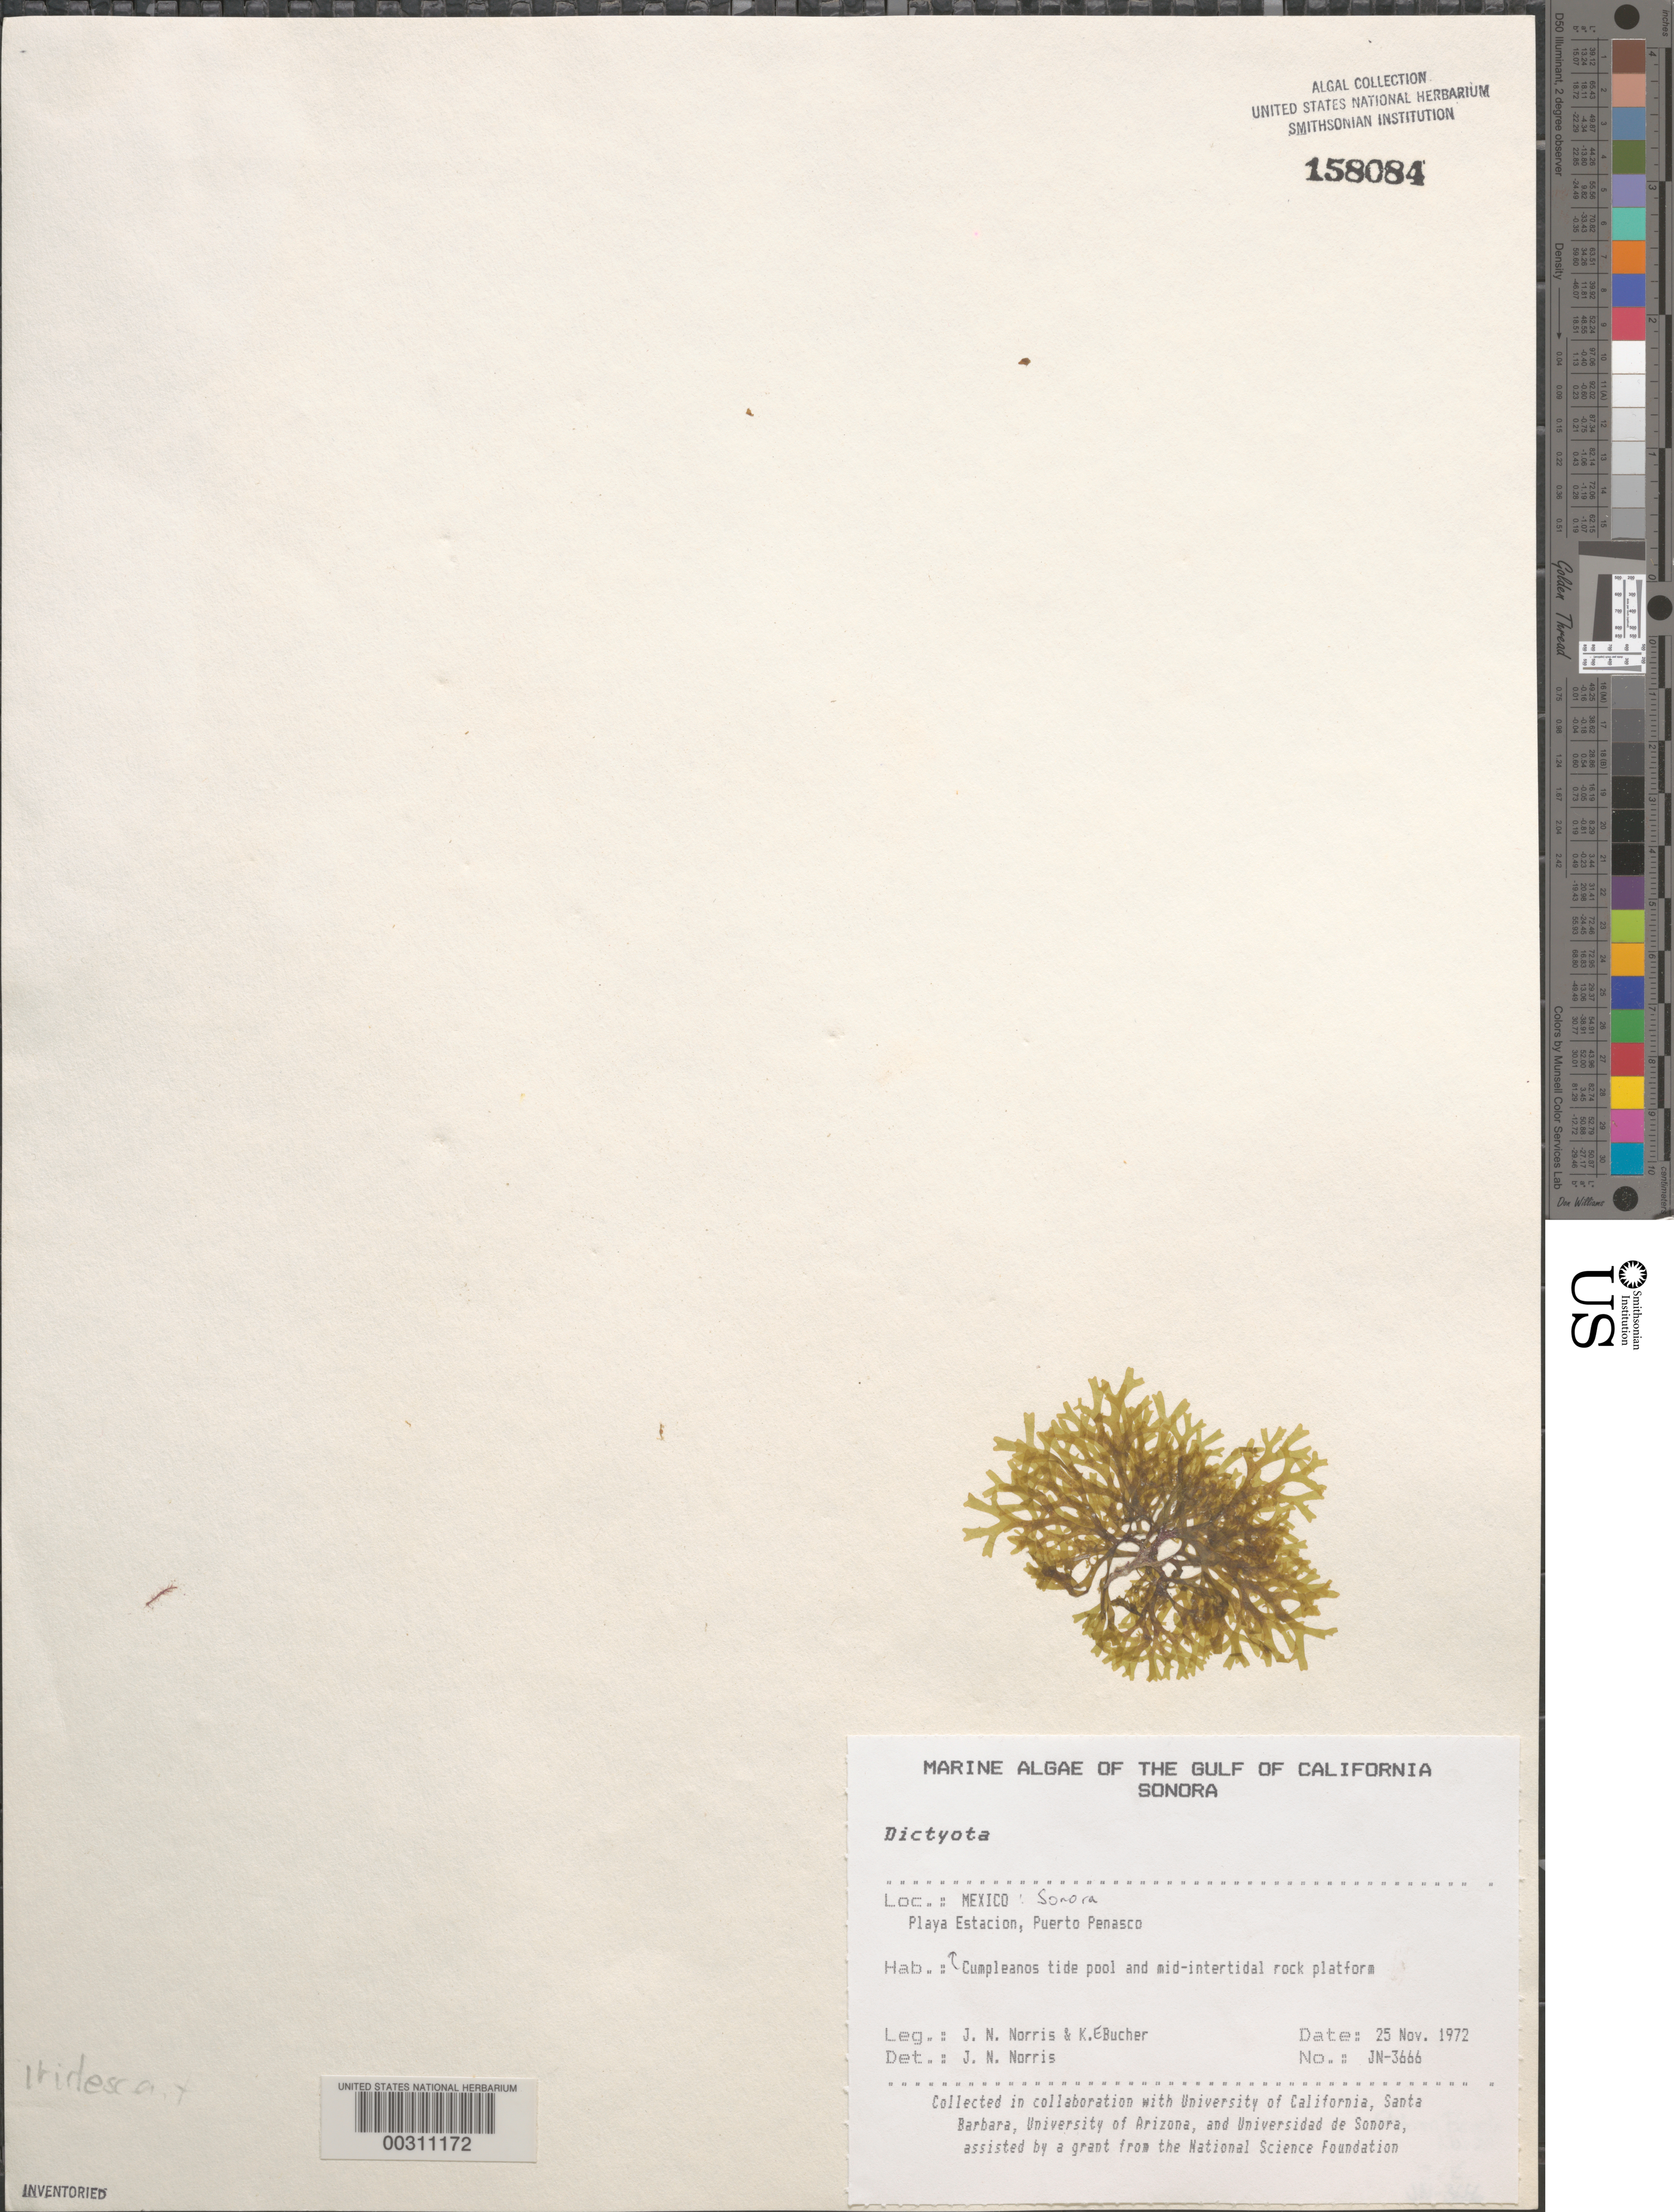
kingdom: Chromista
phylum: Ochrophyta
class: Phaeophyceae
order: Dictyotales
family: Dictyotaceae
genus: Dictyota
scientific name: Dictyota sp.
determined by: Norris, James N.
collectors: J. N. Norris & K. E. Bucher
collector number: JN-3666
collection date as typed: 25 Nov 1972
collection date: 1972-11-25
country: Mexico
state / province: Sonora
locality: Playa Estacion, Puerto Penasco, Cumpleanos tide pool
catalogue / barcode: US 158084